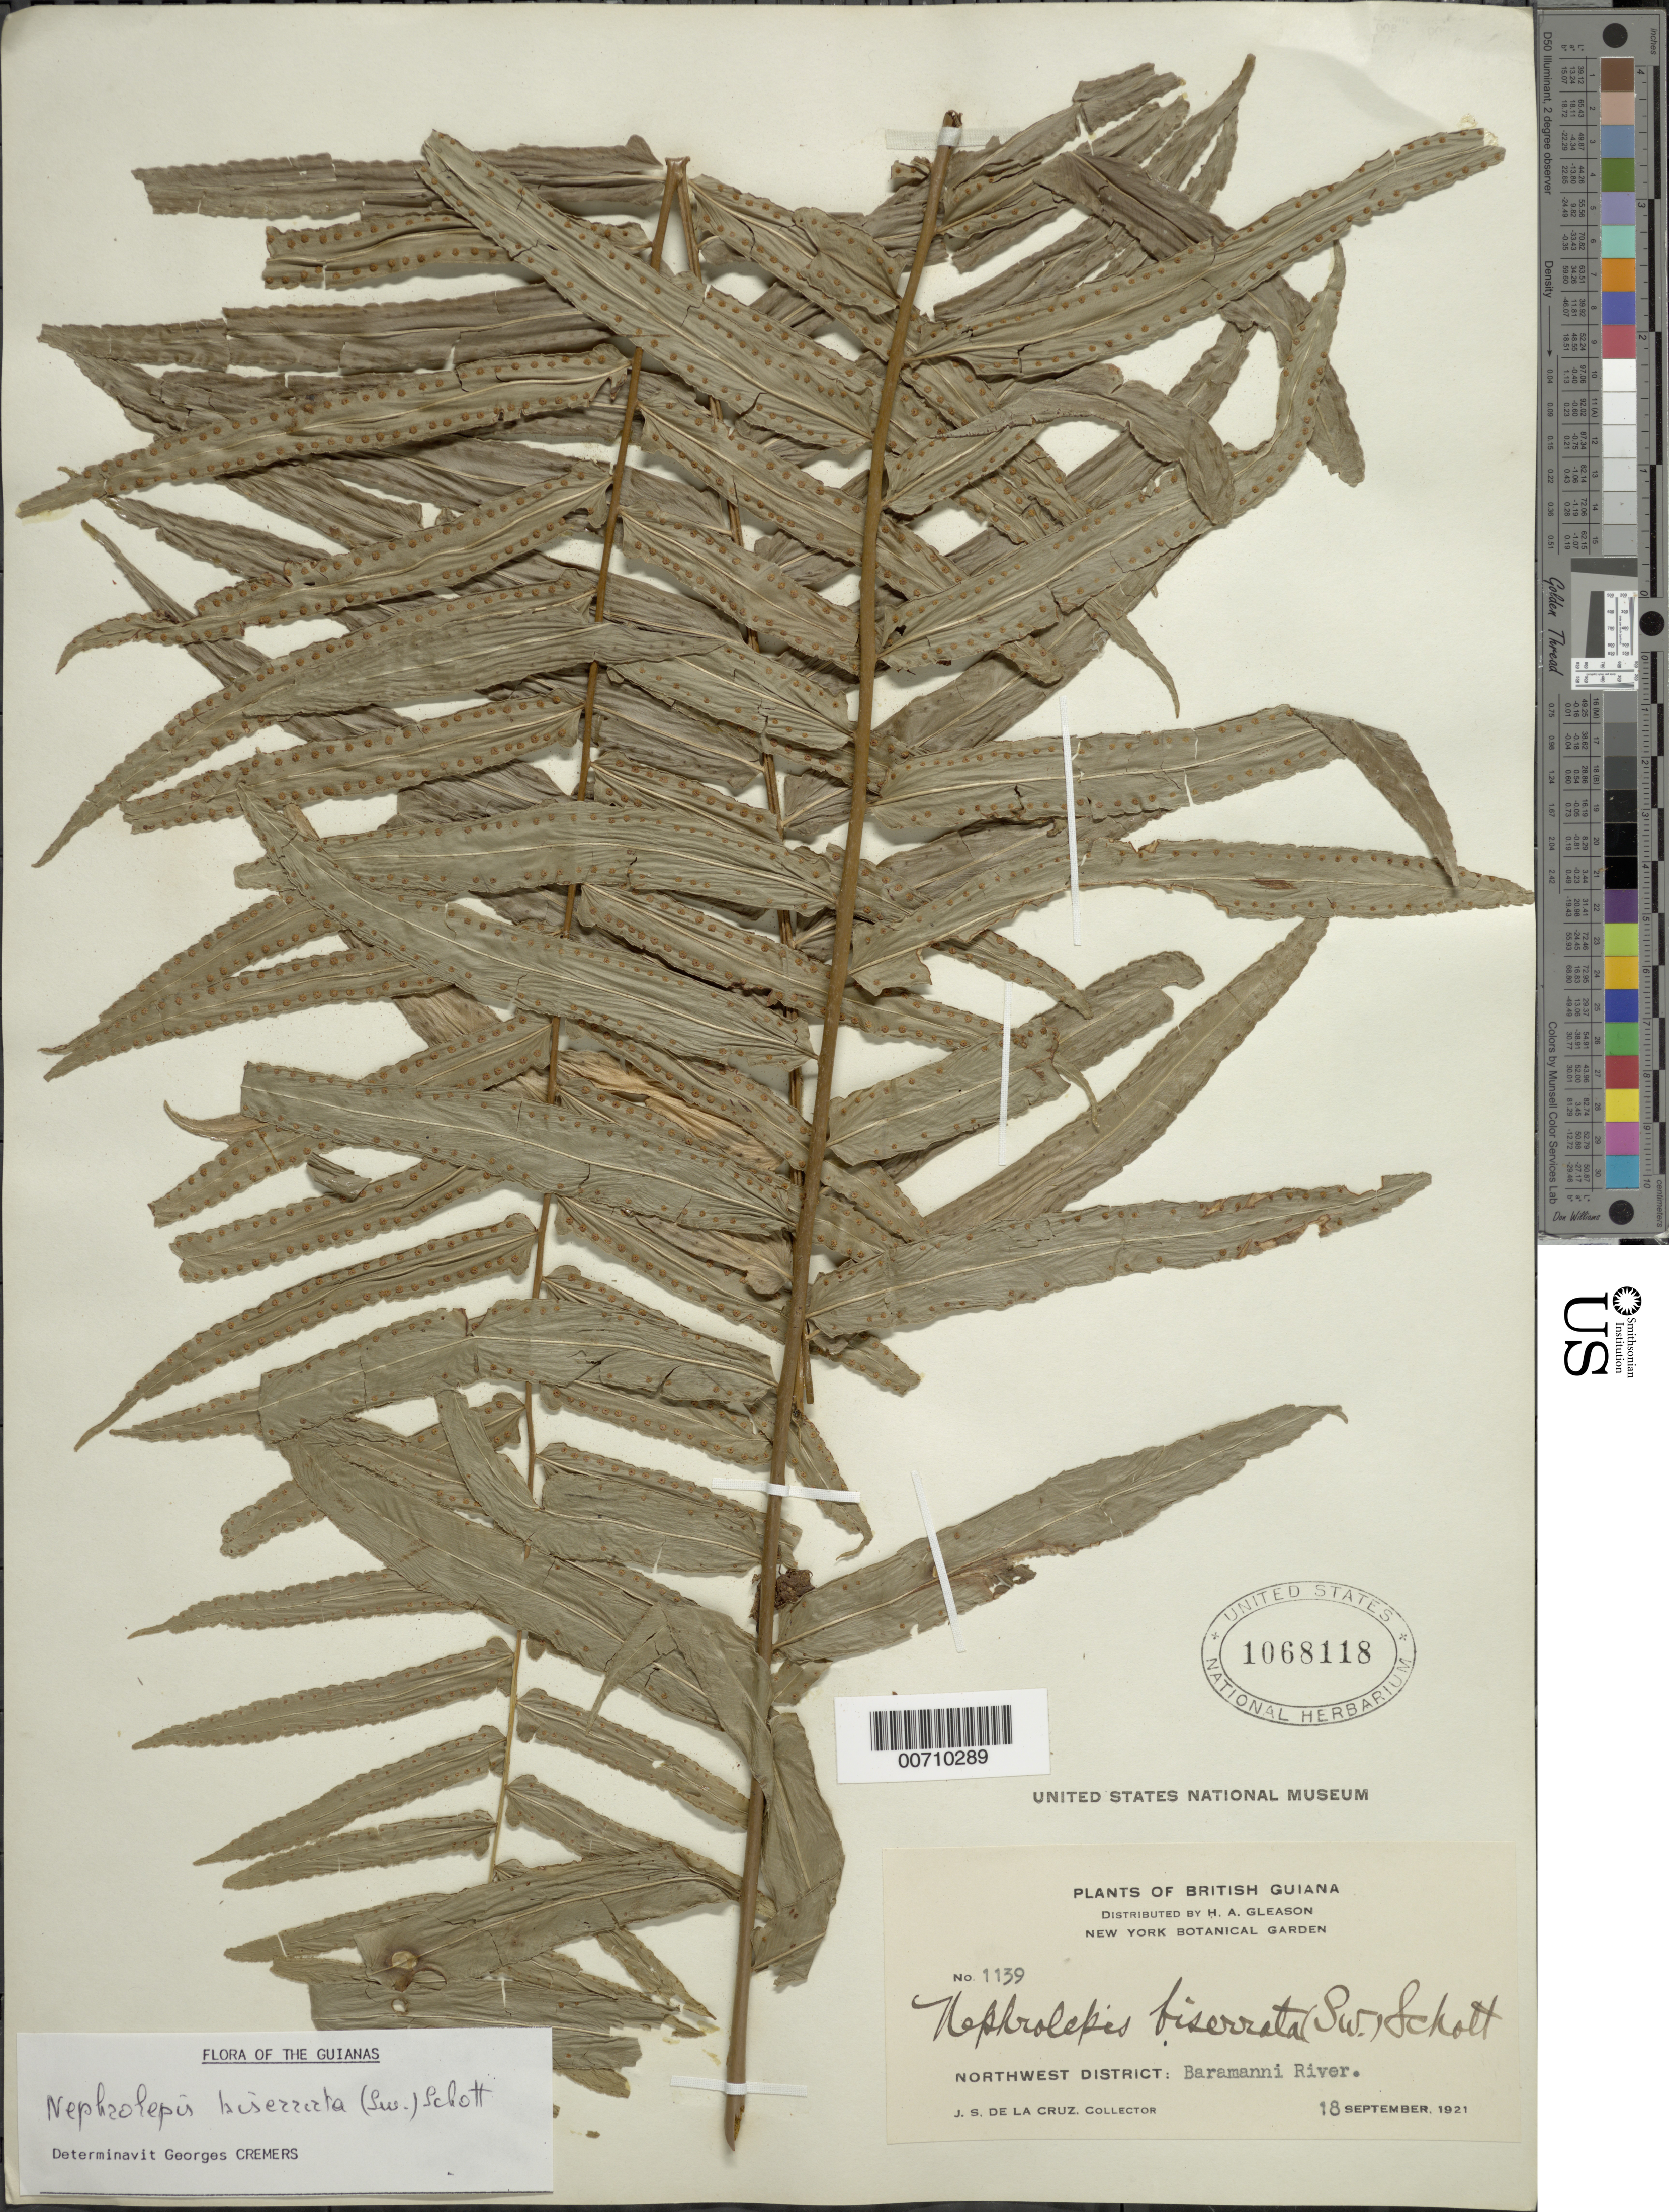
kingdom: Plantae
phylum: Tracheophyta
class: Polypodiopsida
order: Polypodiales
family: Nephrolepidaceae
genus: Nephrolepis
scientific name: Nephrolepis biserrata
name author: (Sw.) Schott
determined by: Cremers, Georges A.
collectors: J. S. de la Cruz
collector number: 1139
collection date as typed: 18-Sep-21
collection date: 1921-09-18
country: Guyana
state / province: Barima-Waini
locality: Baramanni River, NW District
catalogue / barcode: US 1068118